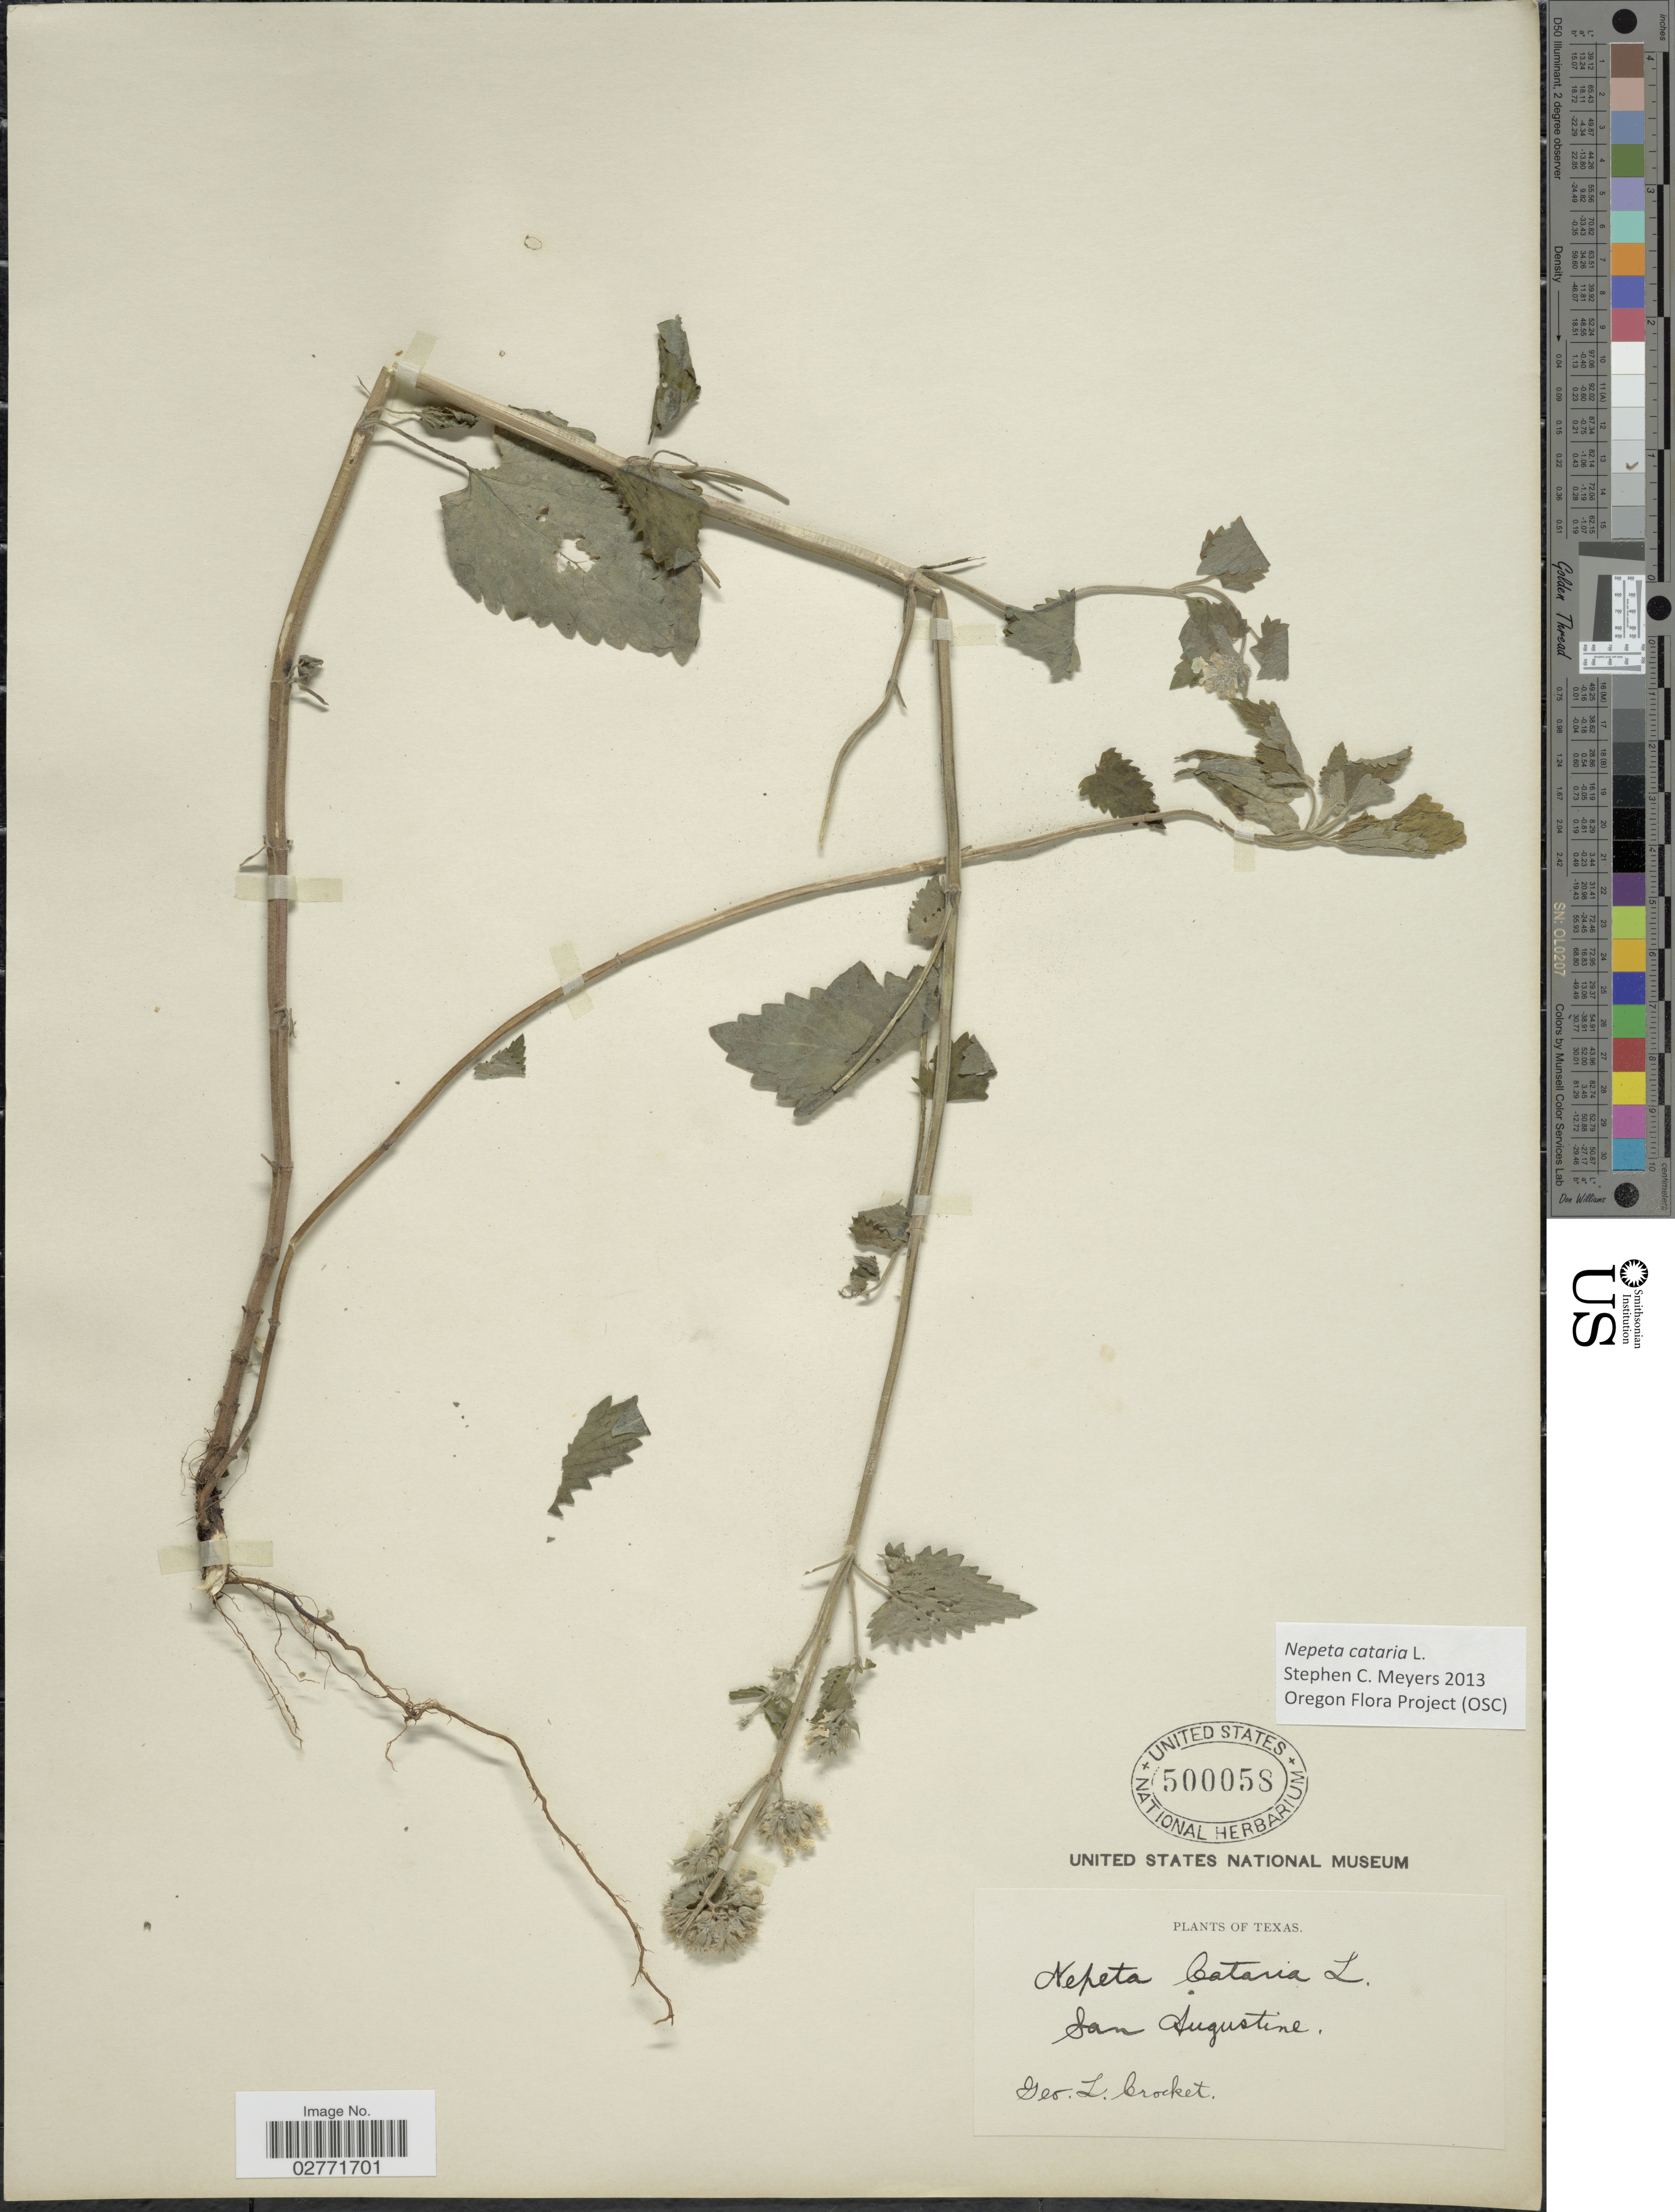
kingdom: Plantae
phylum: Tracheophyta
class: Magnoliopsida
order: Lamiales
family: Lamiaceae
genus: Nepeta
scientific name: Nepeta cataria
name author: L.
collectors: G. Crocket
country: United States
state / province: Texas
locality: San Augustine.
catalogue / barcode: US 500058